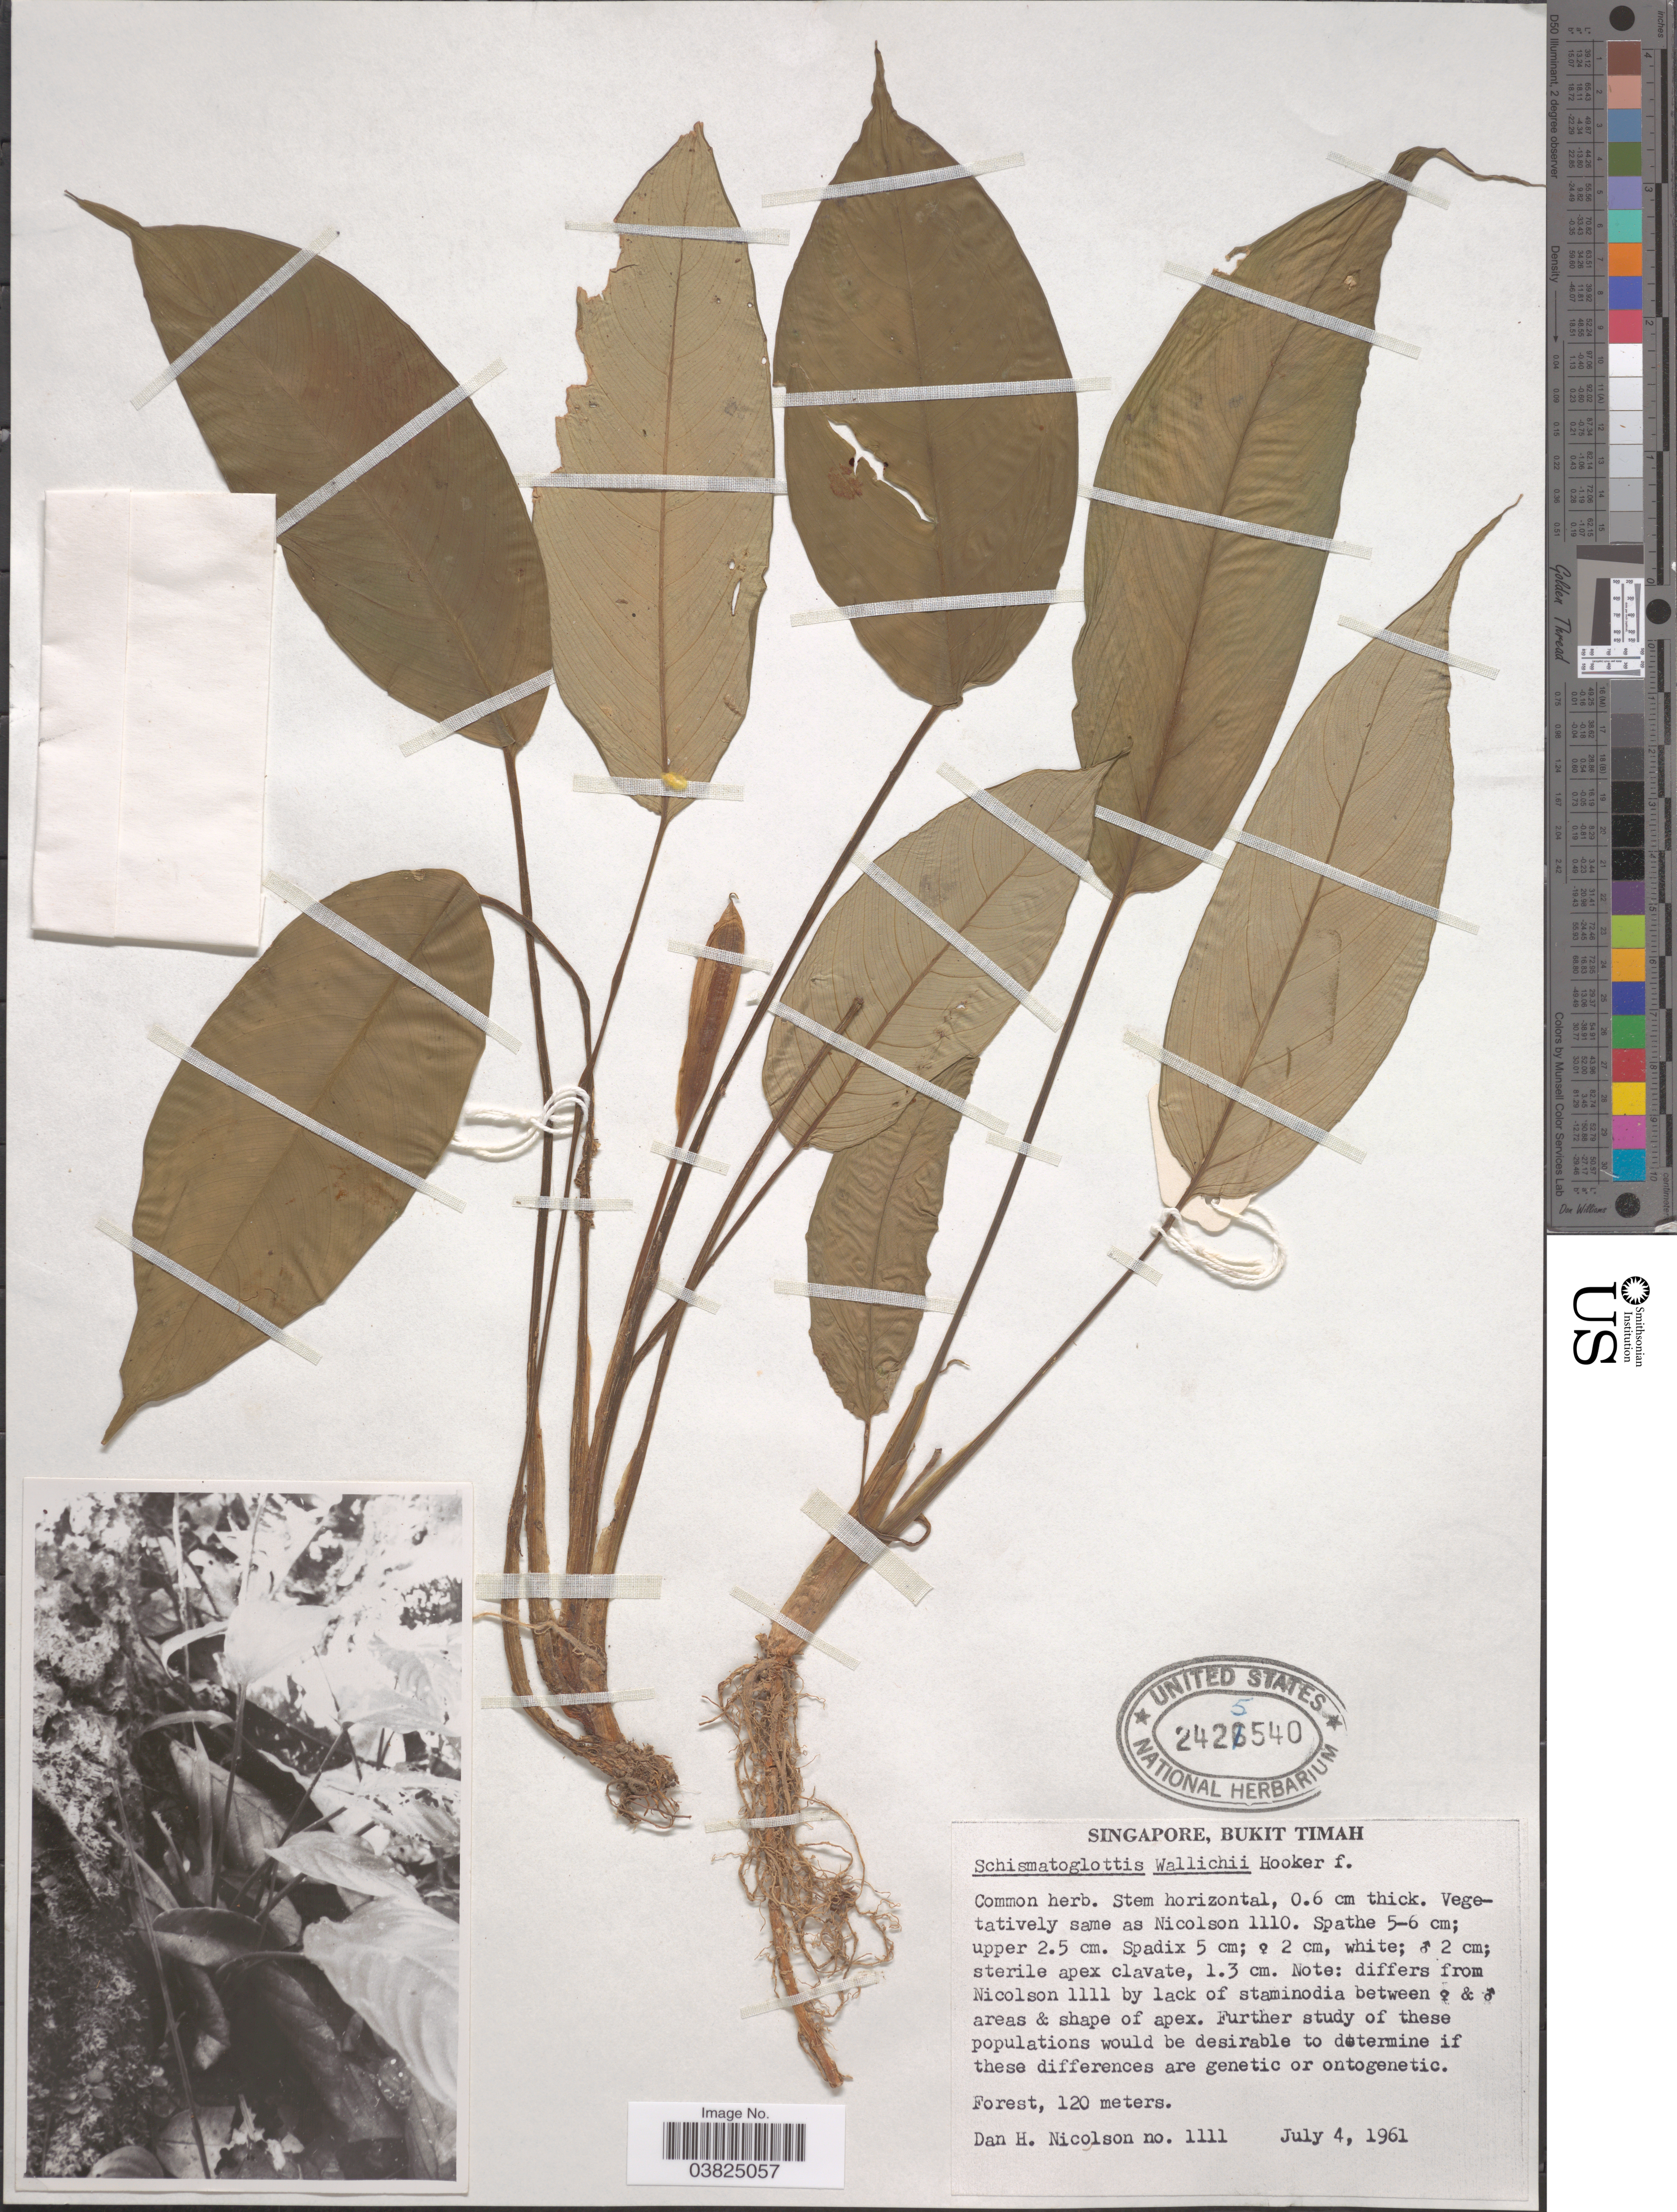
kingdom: Plantae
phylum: Tracheophyta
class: Liliopsida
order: Alismatales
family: Araceae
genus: Schismatoglottis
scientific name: Schismatoglottis wallichii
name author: Hook. f.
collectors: D. H. Nicolson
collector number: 1111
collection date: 1961-07-04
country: Singapore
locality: Bukit Timah.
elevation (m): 120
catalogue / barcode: US 2425540